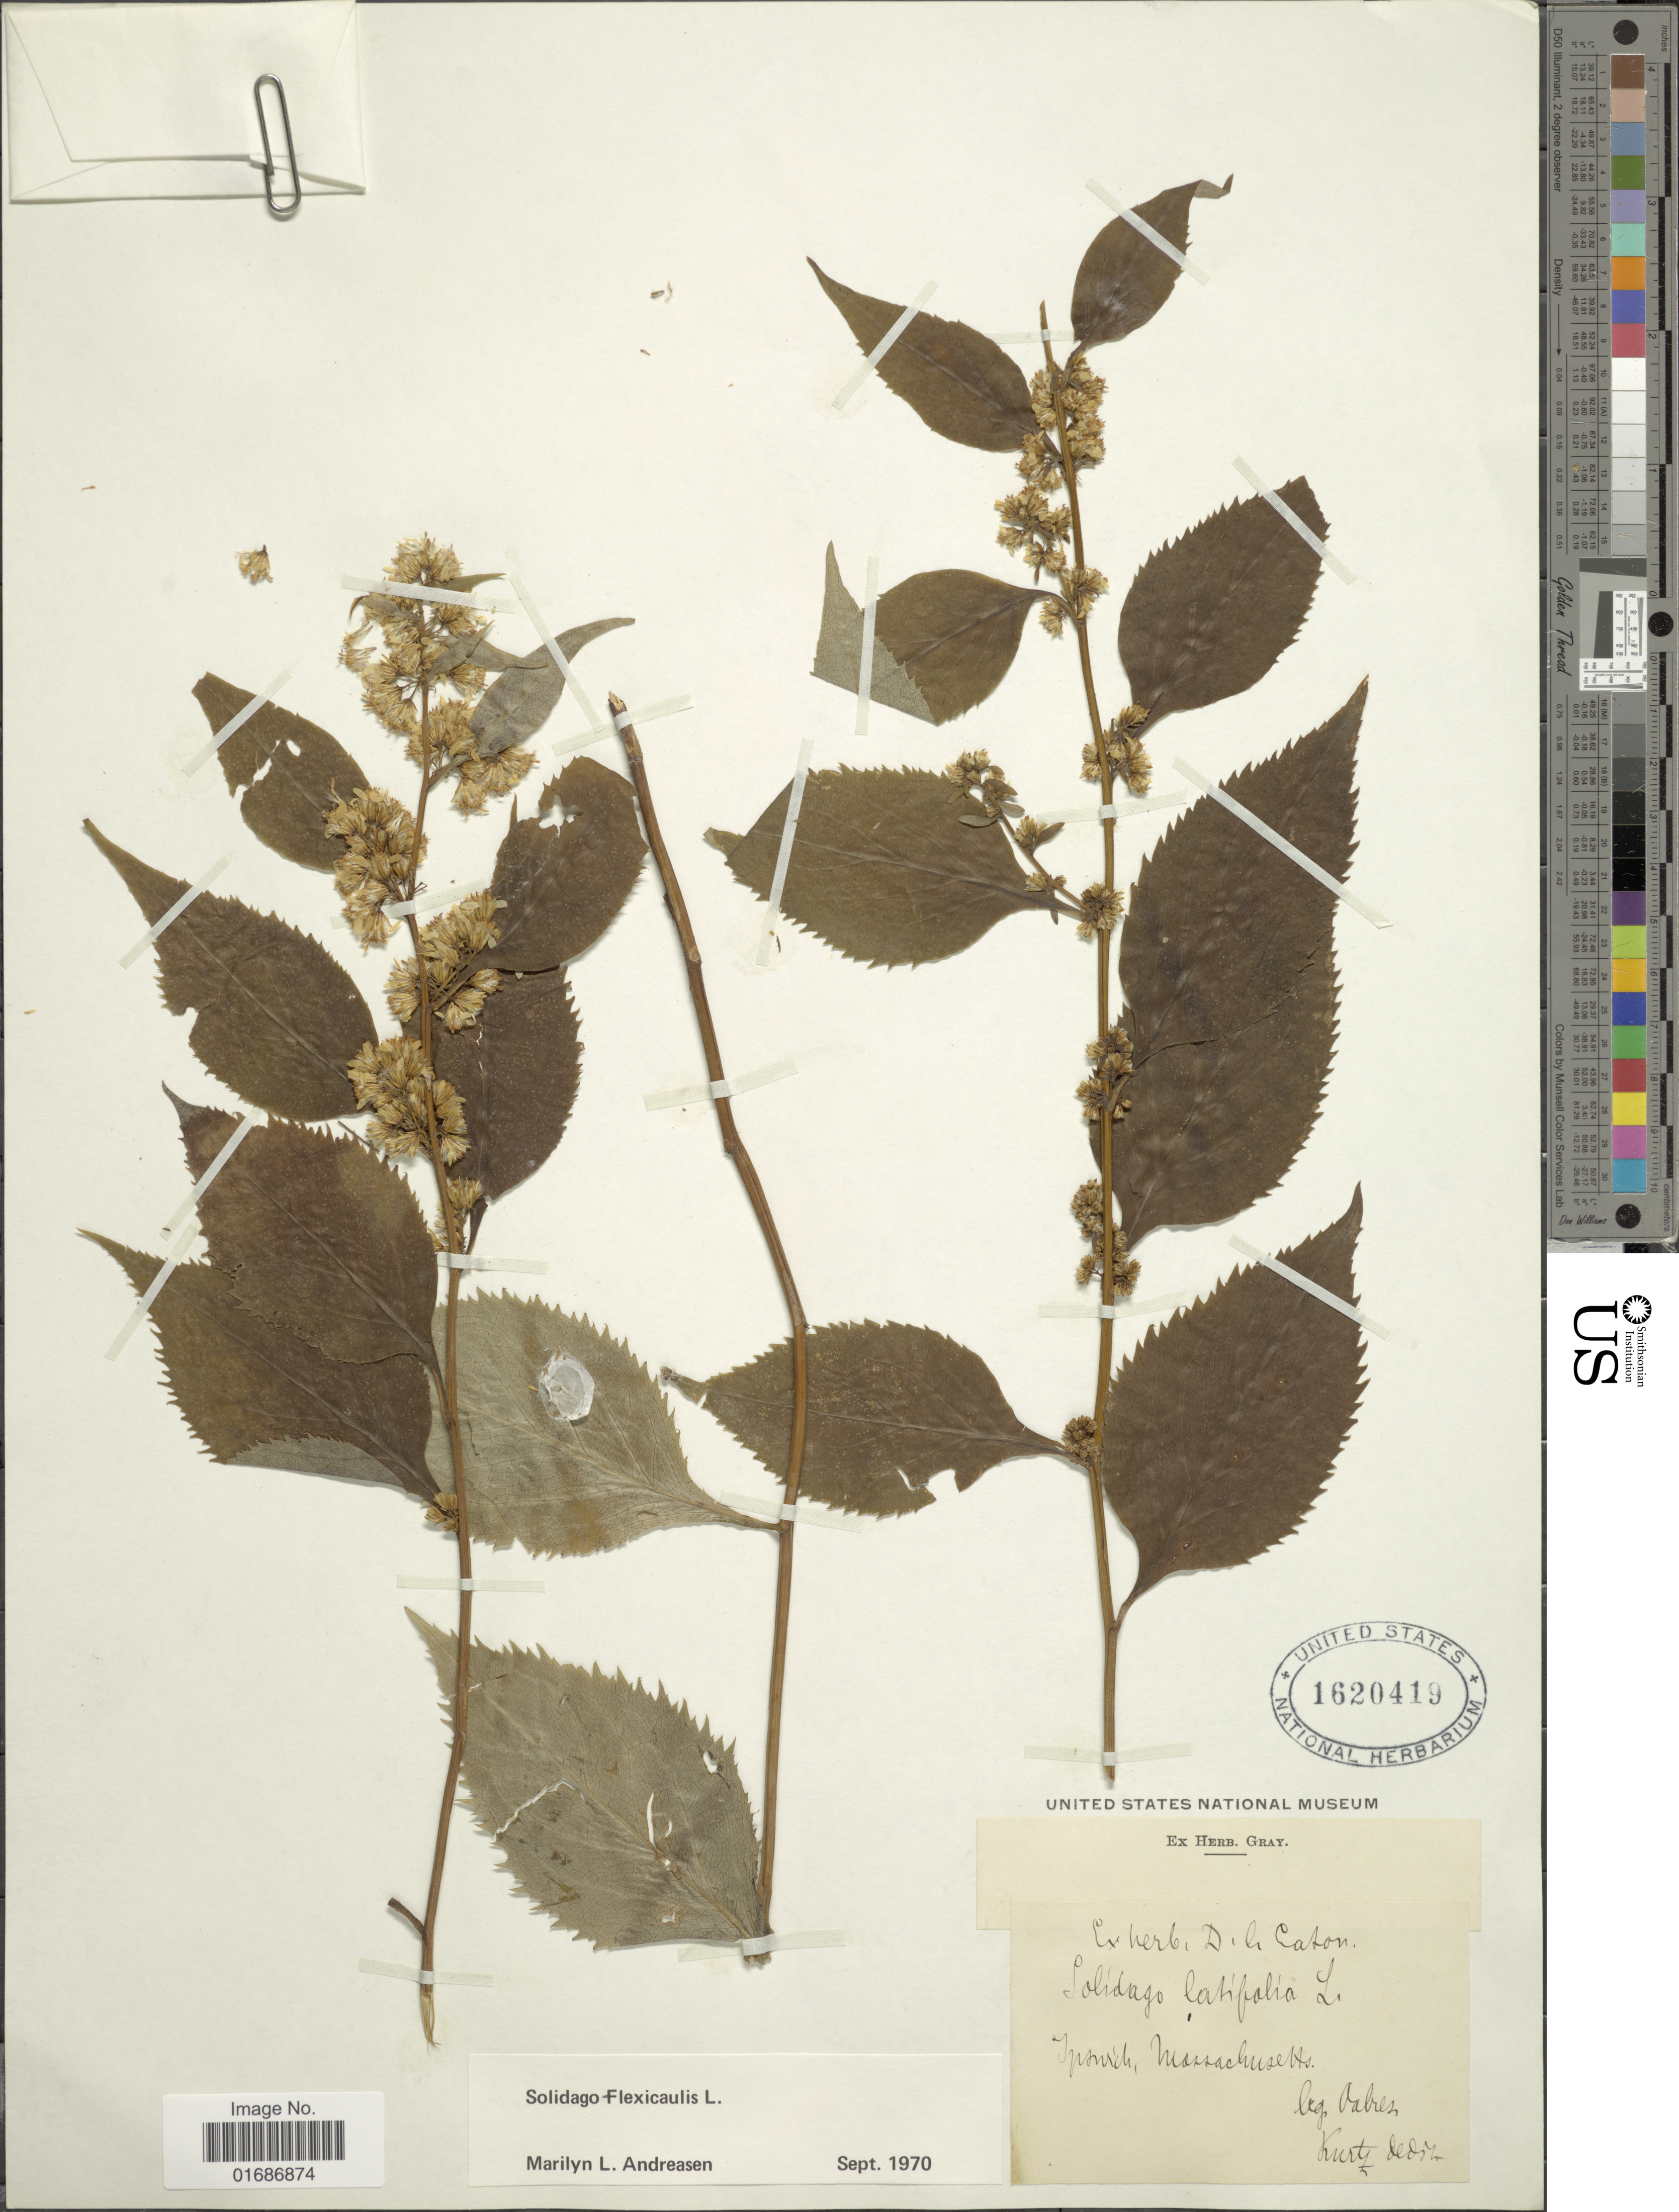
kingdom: Plantae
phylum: Tracheophyta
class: Magnoliopsida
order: Asterales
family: Asteraceae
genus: Solidago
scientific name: Solidago flexicaulis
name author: L.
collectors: -. Oakes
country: United States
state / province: Massachusetts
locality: Ipswich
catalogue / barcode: US 1620419